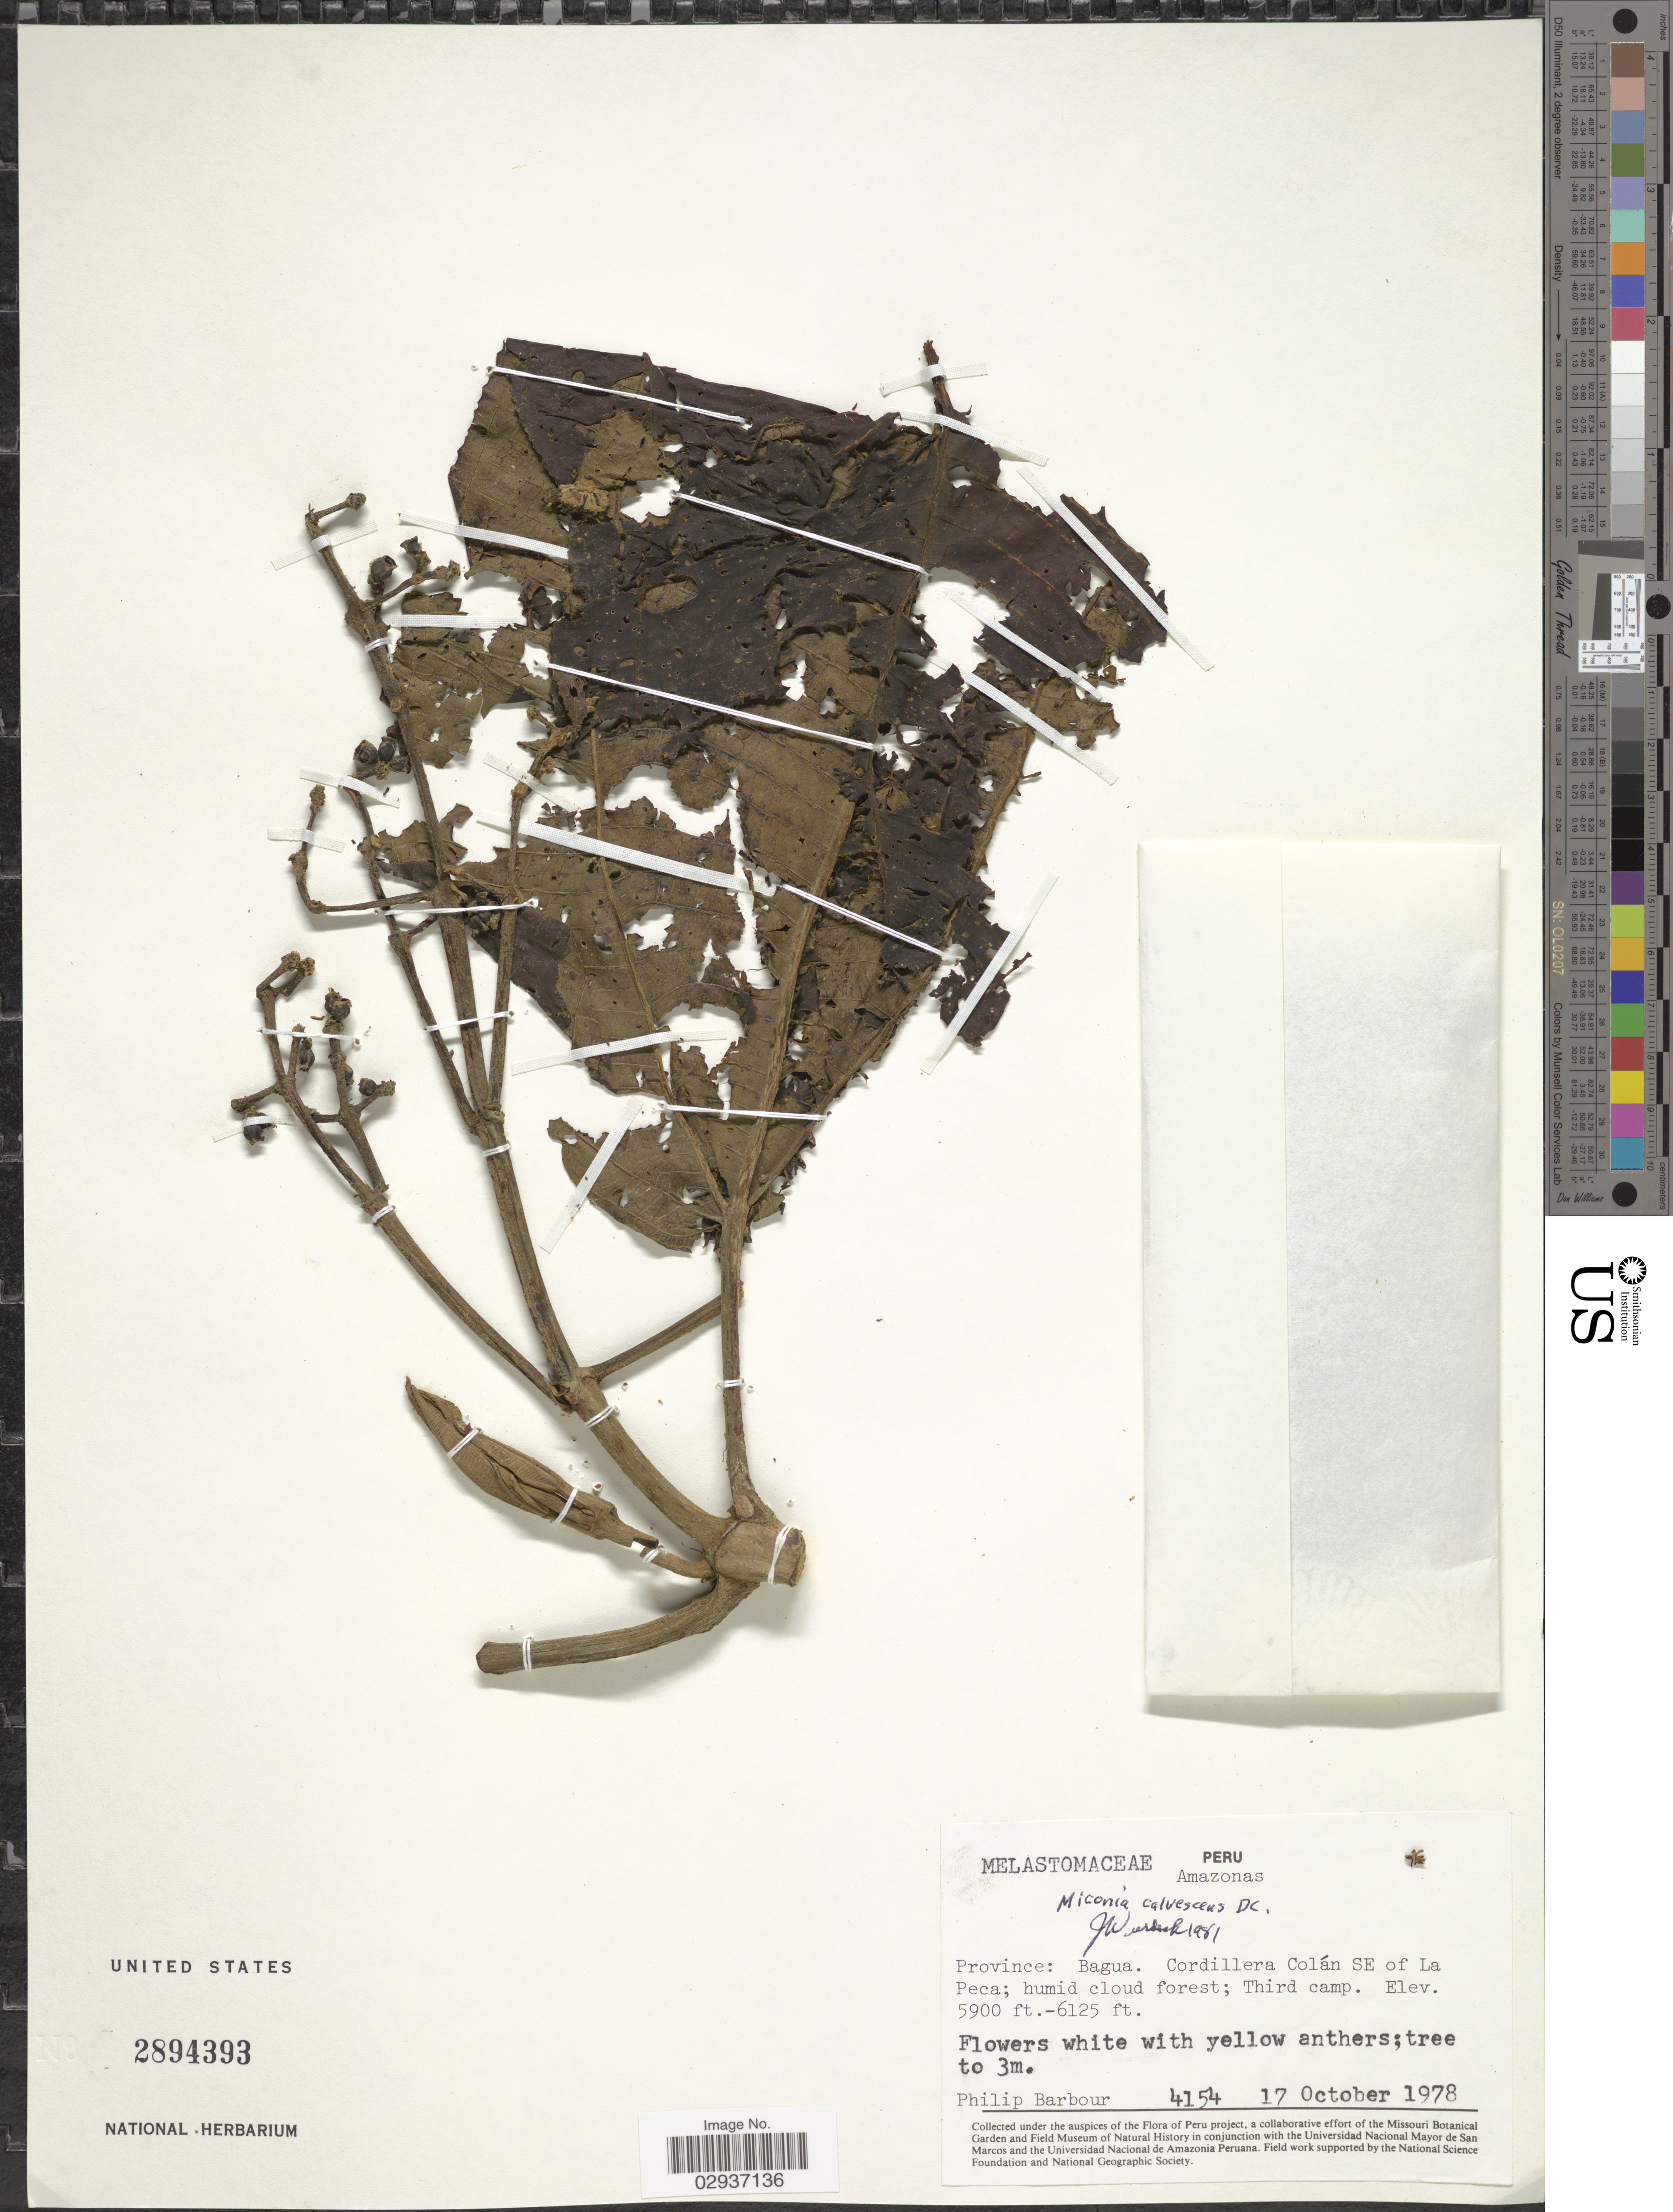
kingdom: Plantae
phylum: Tracheophyta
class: Magnoliopsida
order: Myrtales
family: Melastomataceae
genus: Miconia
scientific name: Miconia calvescens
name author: DC.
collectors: P. Barbour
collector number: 4154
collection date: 1978-10-17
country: Peru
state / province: Amazonas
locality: Province: Bagua. Cordillera Colán SE of la Peca.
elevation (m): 1798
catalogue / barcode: US 2894393